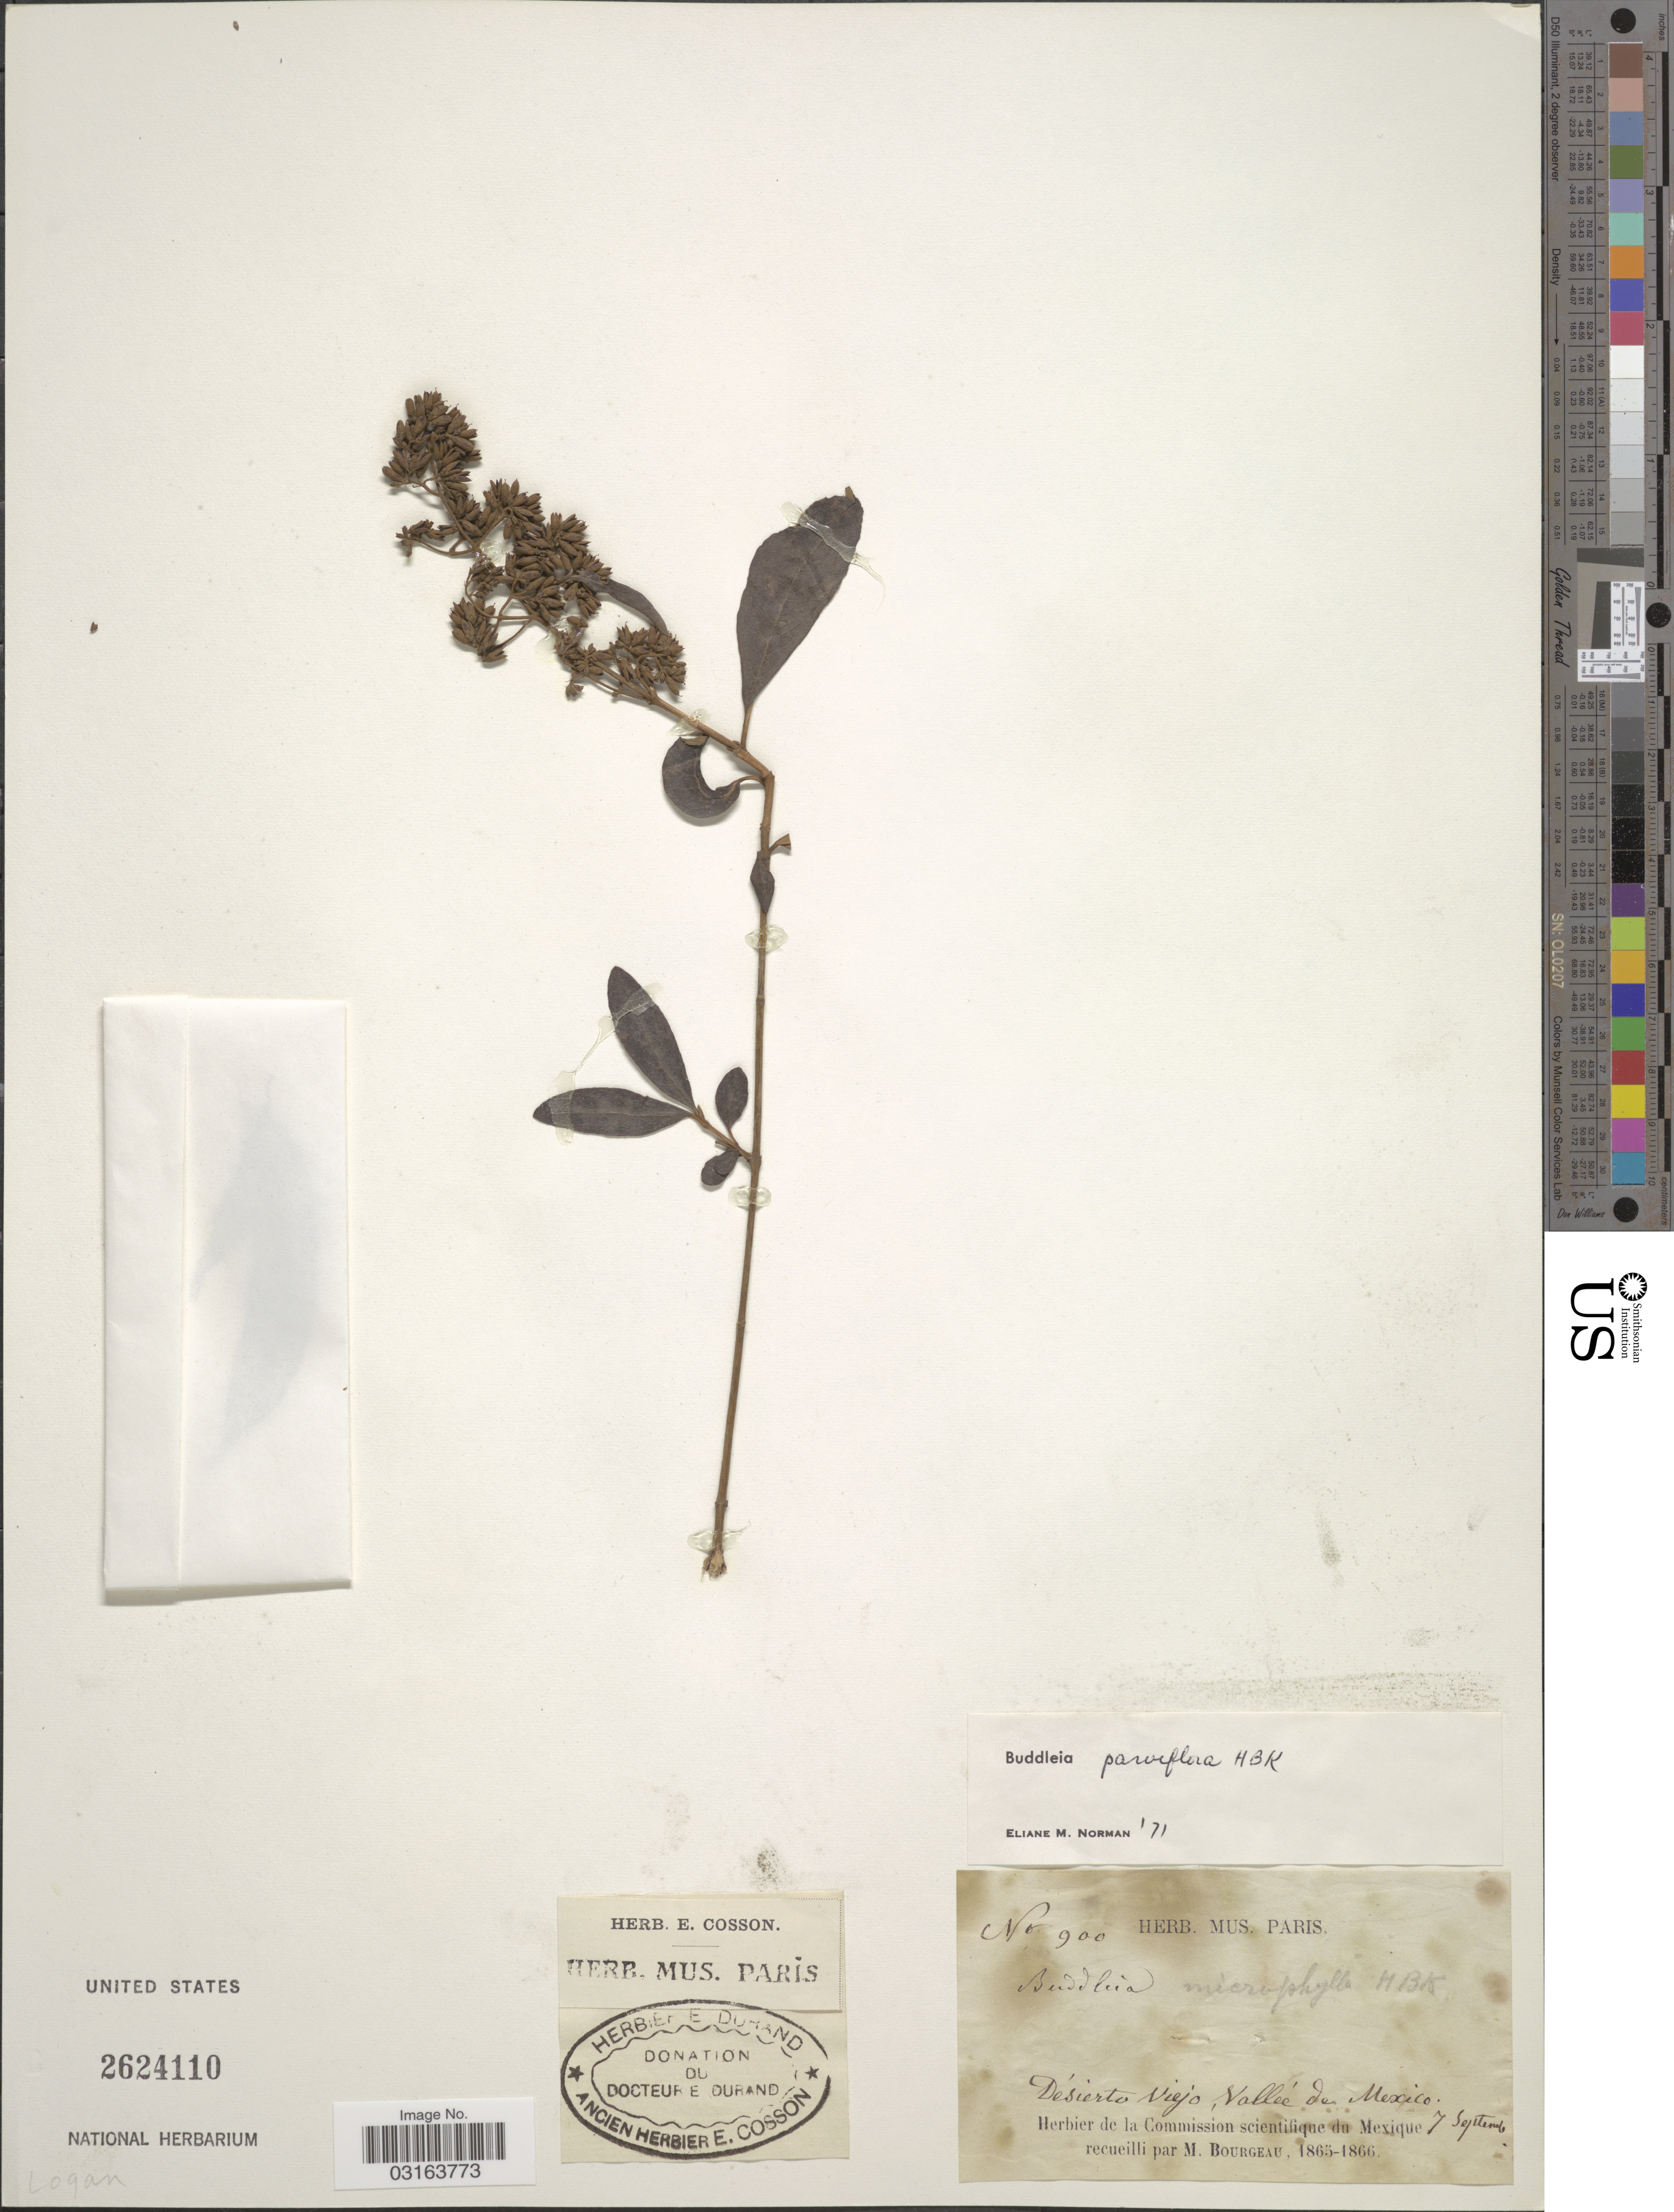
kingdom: Plantae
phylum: Tracheophyta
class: Magnoliopsida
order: Lamiales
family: Scrophulariaceae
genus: Buddleja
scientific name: Buddleja parviflora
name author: Kunth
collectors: M. Bourgeau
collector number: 900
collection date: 1865-09-07/1866-09-07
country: Mexico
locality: Désierto Viejo, Vallée de Mexico.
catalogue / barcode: US 2624110